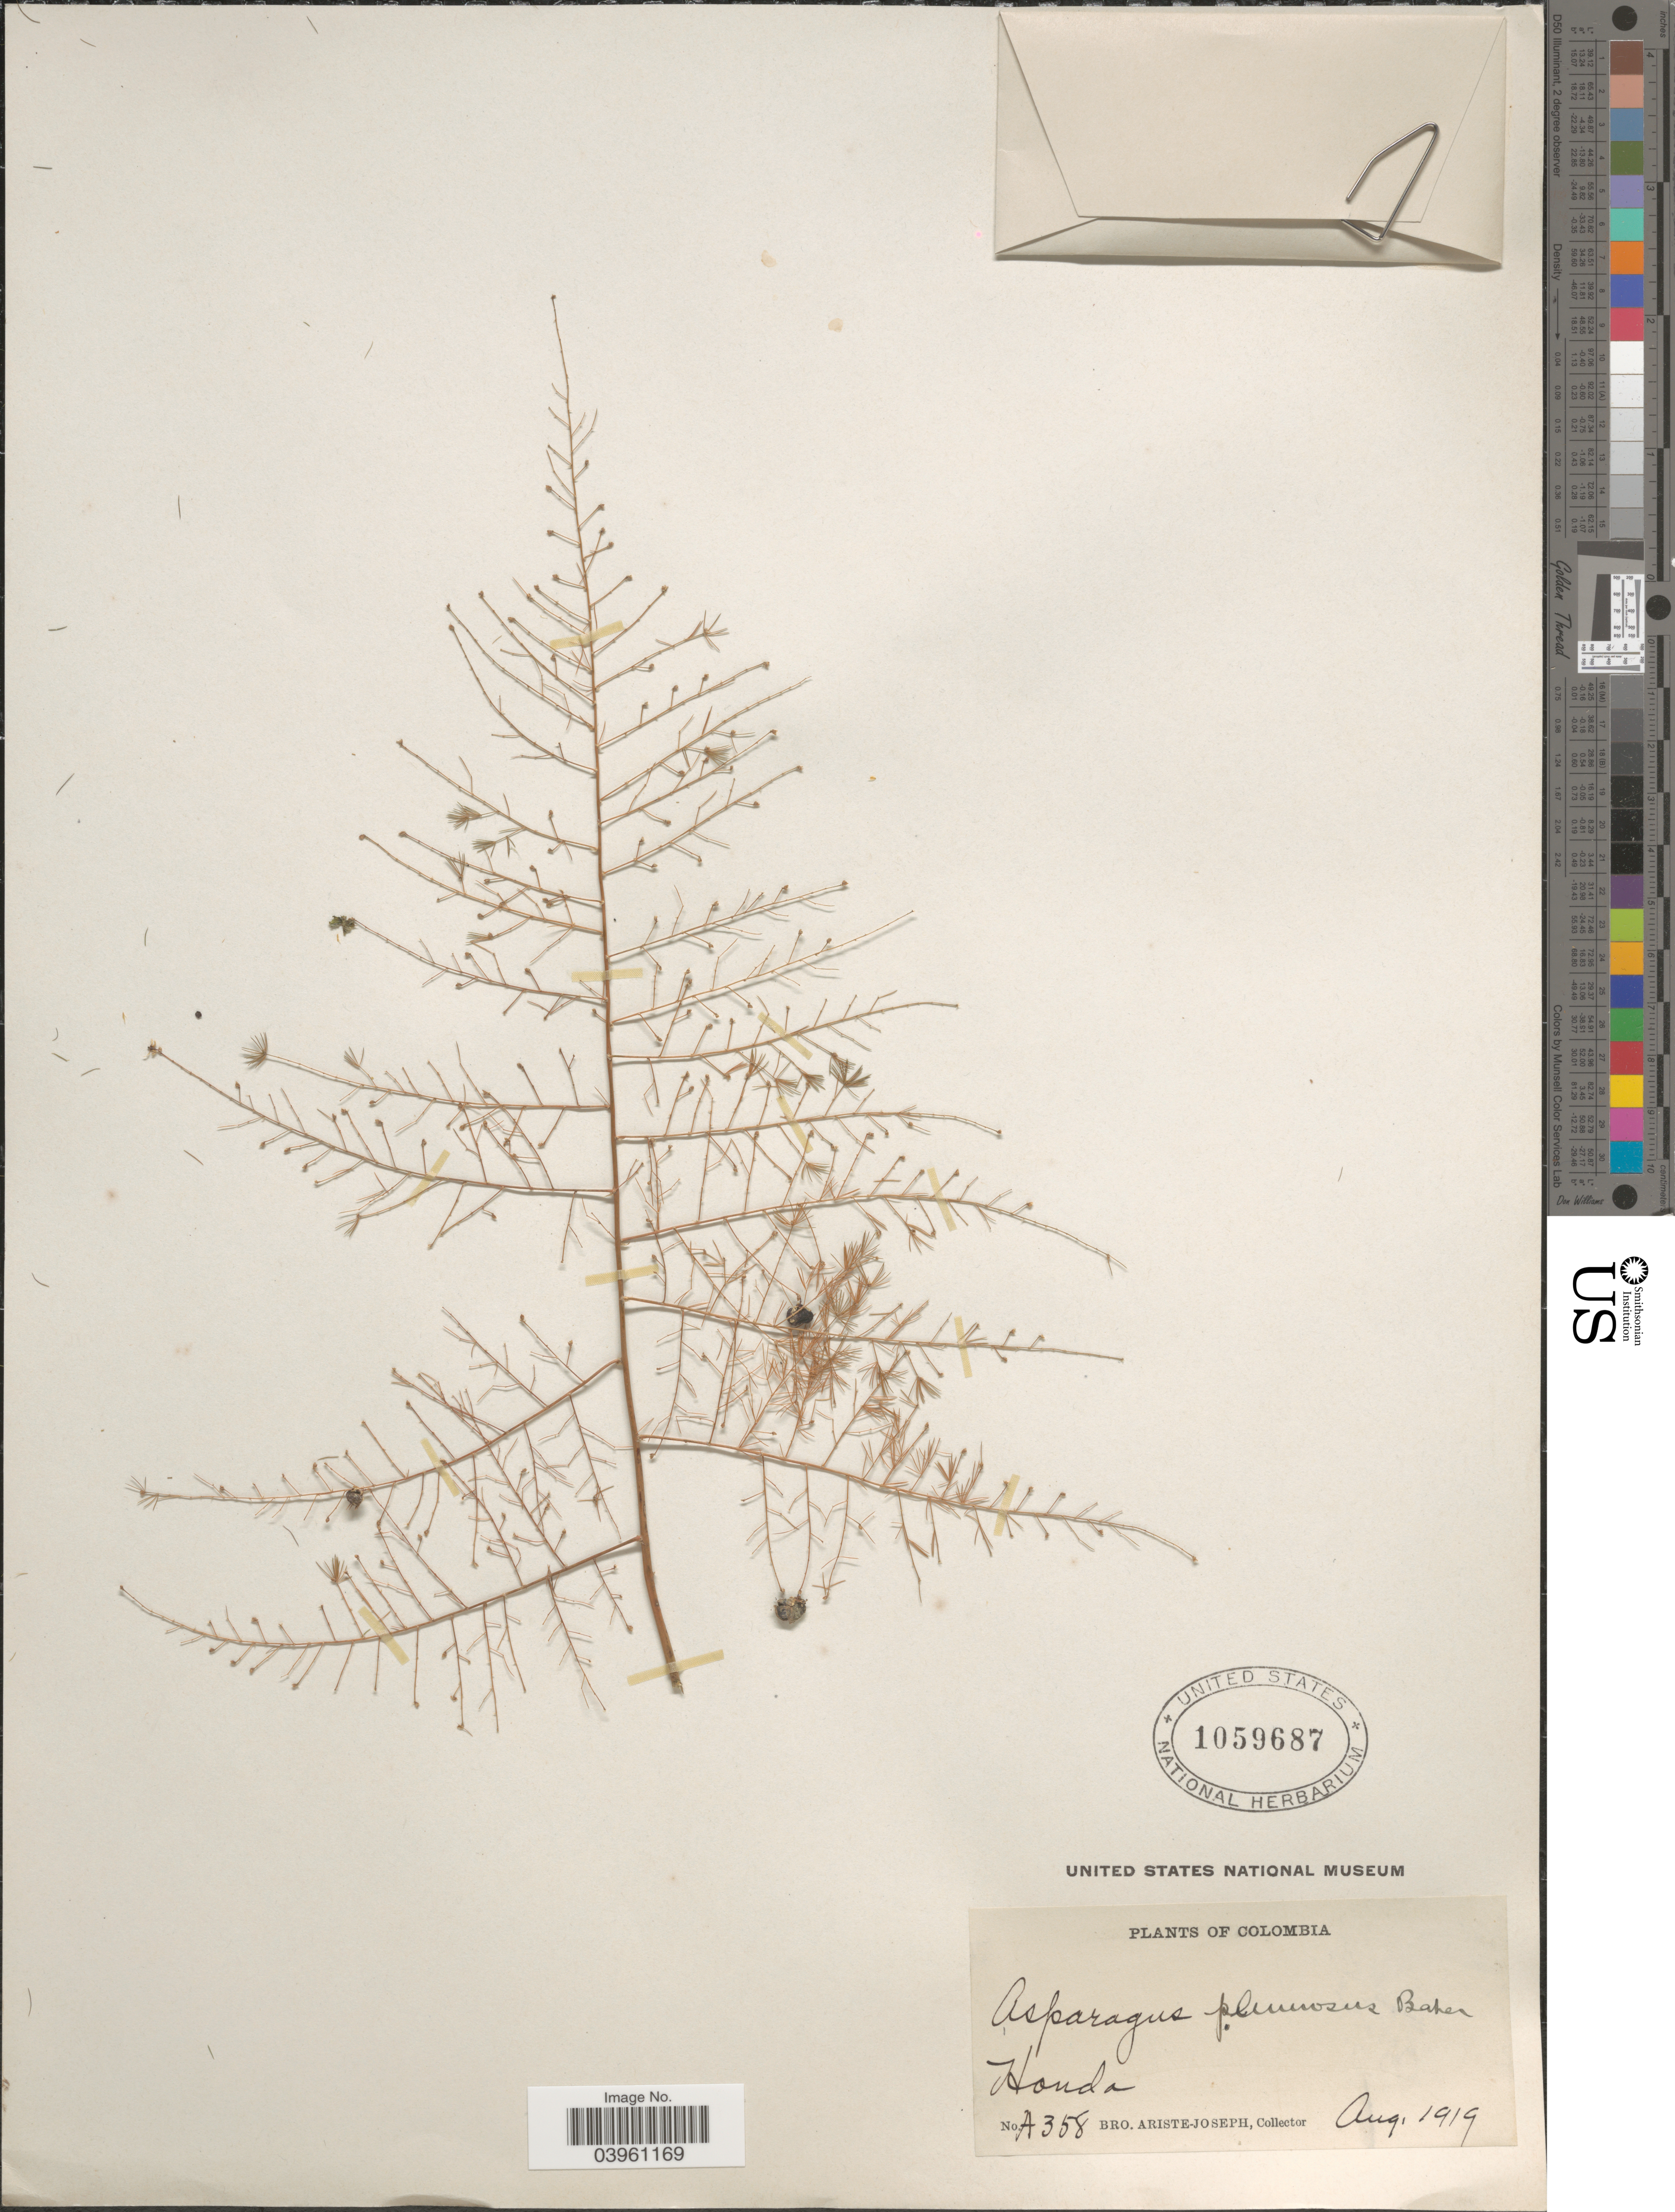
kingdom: Plantae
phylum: Tracheophyta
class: Liliopsida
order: Asparagales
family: Asparagaceae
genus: Asparagus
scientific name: Asparagus plumosus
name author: Baker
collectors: Bro. Ariste-Joseph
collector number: A358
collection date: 1919-08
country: Colombia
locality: Honda.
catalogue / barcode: US 1059687